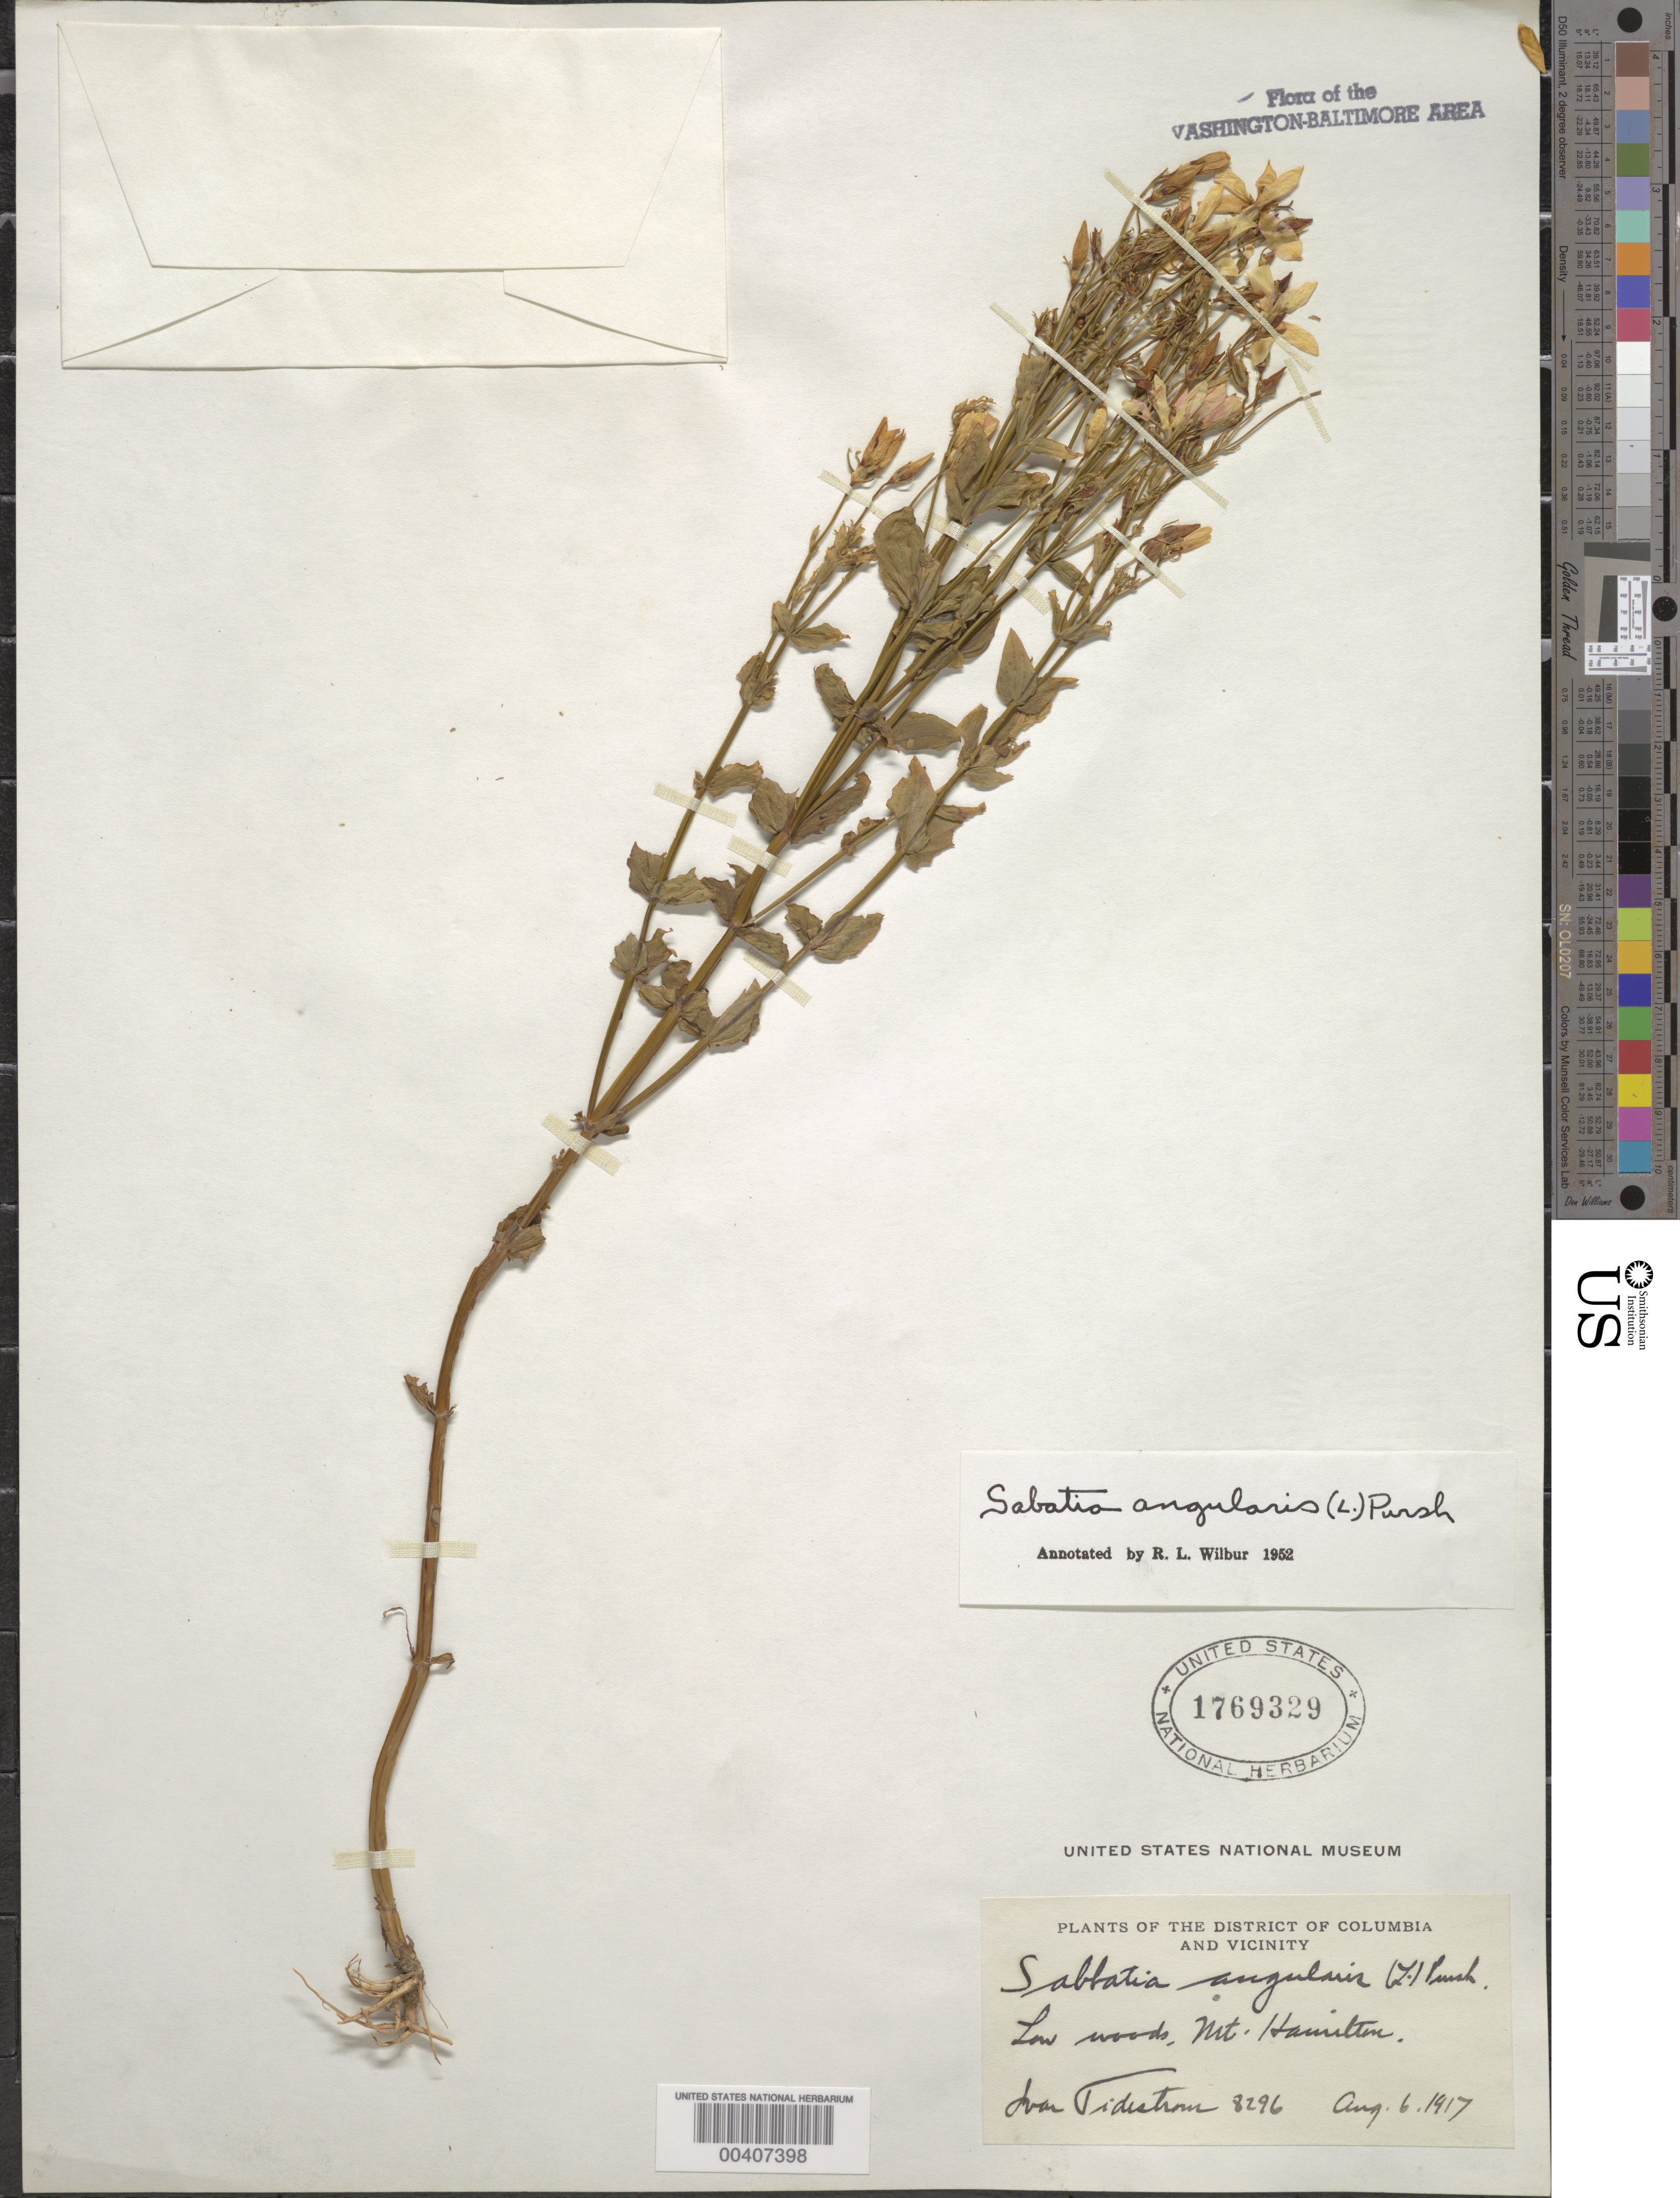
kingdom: Plantae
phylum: Tracheophyta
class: Magnoliopsida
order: Gentianales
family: Gentianaceae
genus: Sabatia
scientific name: Sabatia angularis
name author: (L.) Pursh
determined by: Wilbur, R. L.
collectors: I. F. Tidestrom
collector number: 8296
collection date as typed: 06 Aug 1917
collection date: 1917-08-06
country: United States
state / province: District of Columbia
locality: Mt. Hamilton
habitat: Low woods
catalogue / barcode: US 1769329